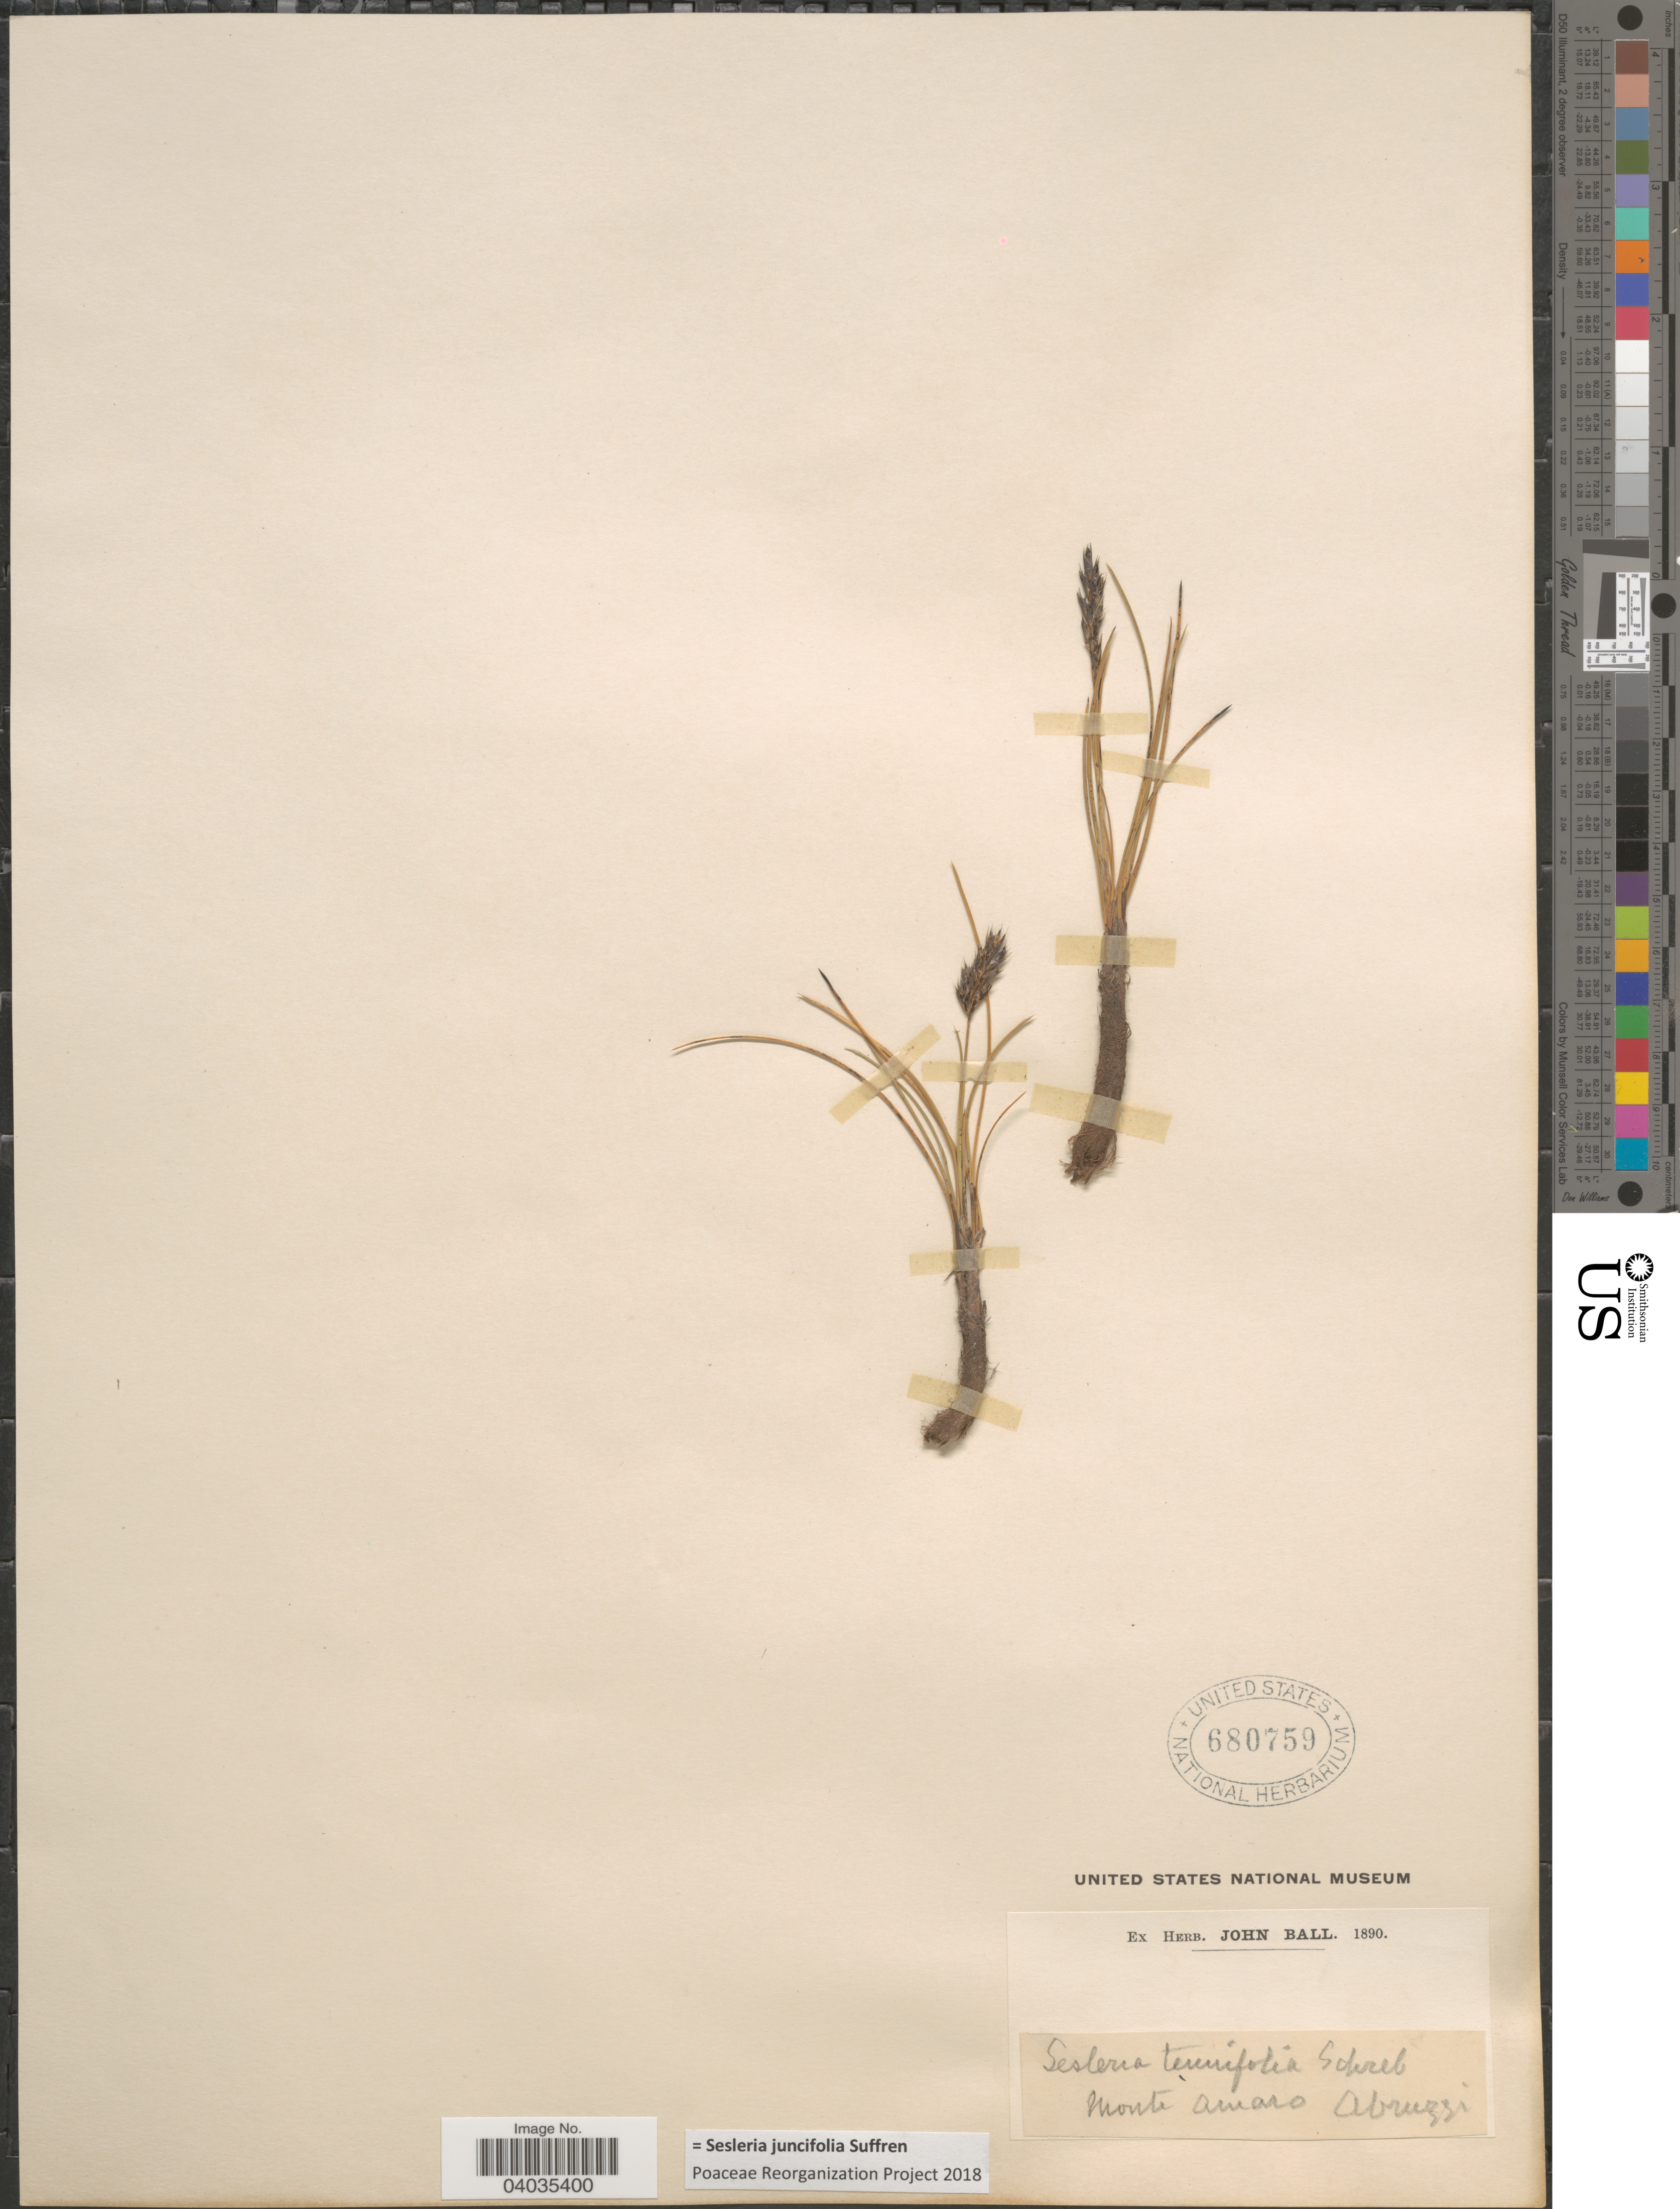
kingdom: Plantae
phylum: Tracheophyta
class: Liliopsida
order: Poales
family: Poaceae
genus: Sesleria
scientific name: Sesleria juncifolia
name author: Suffren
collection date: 1890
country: Italy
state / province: Abruzzo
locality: Monte Amaro. Abruzzi.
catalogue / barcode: US 680759